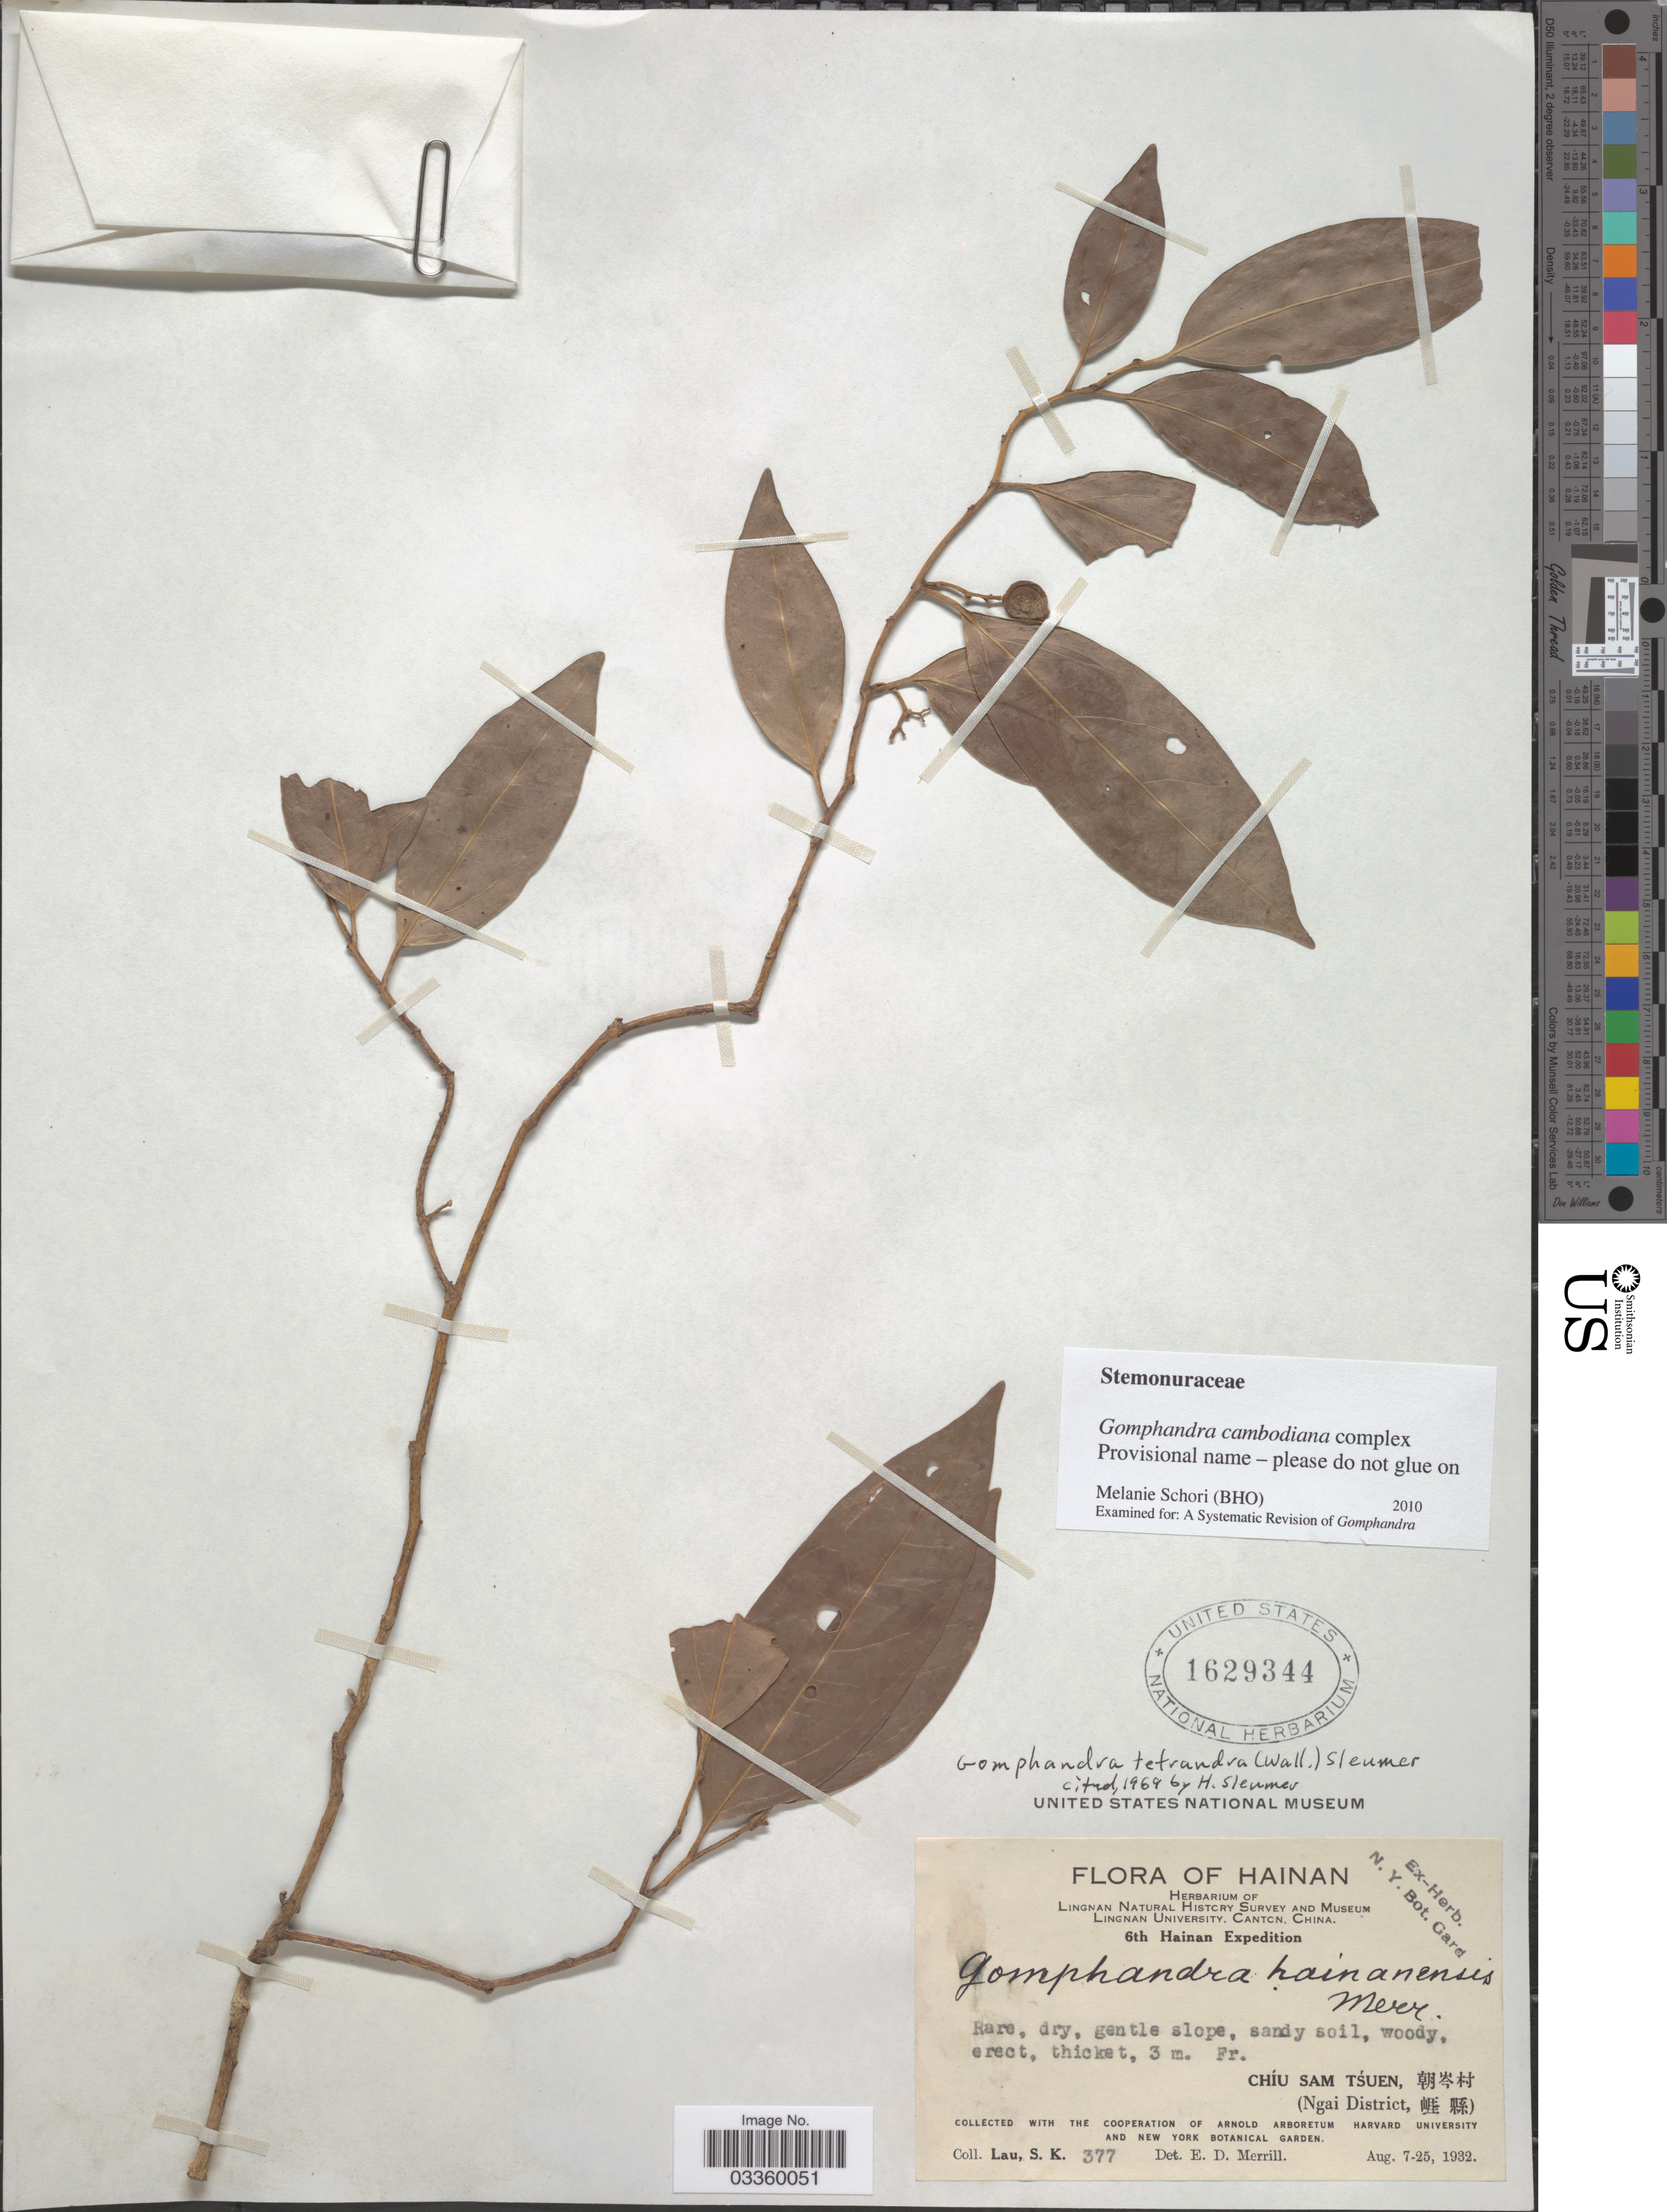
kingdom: Plantae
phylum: Tracheophyta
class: Magnoliopsida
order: Cardiopteridales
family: Stemonuraceae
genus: Gomphandra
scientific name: Gomphandra cambodiana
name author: Pierre ex Gagnep.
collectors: S. K. Lau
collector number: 377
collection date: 1932-08-07/1932-08-25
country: China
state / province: Hainan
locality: Chíu Sam Tsuen. (Ngai District).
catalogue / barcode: US 1629344